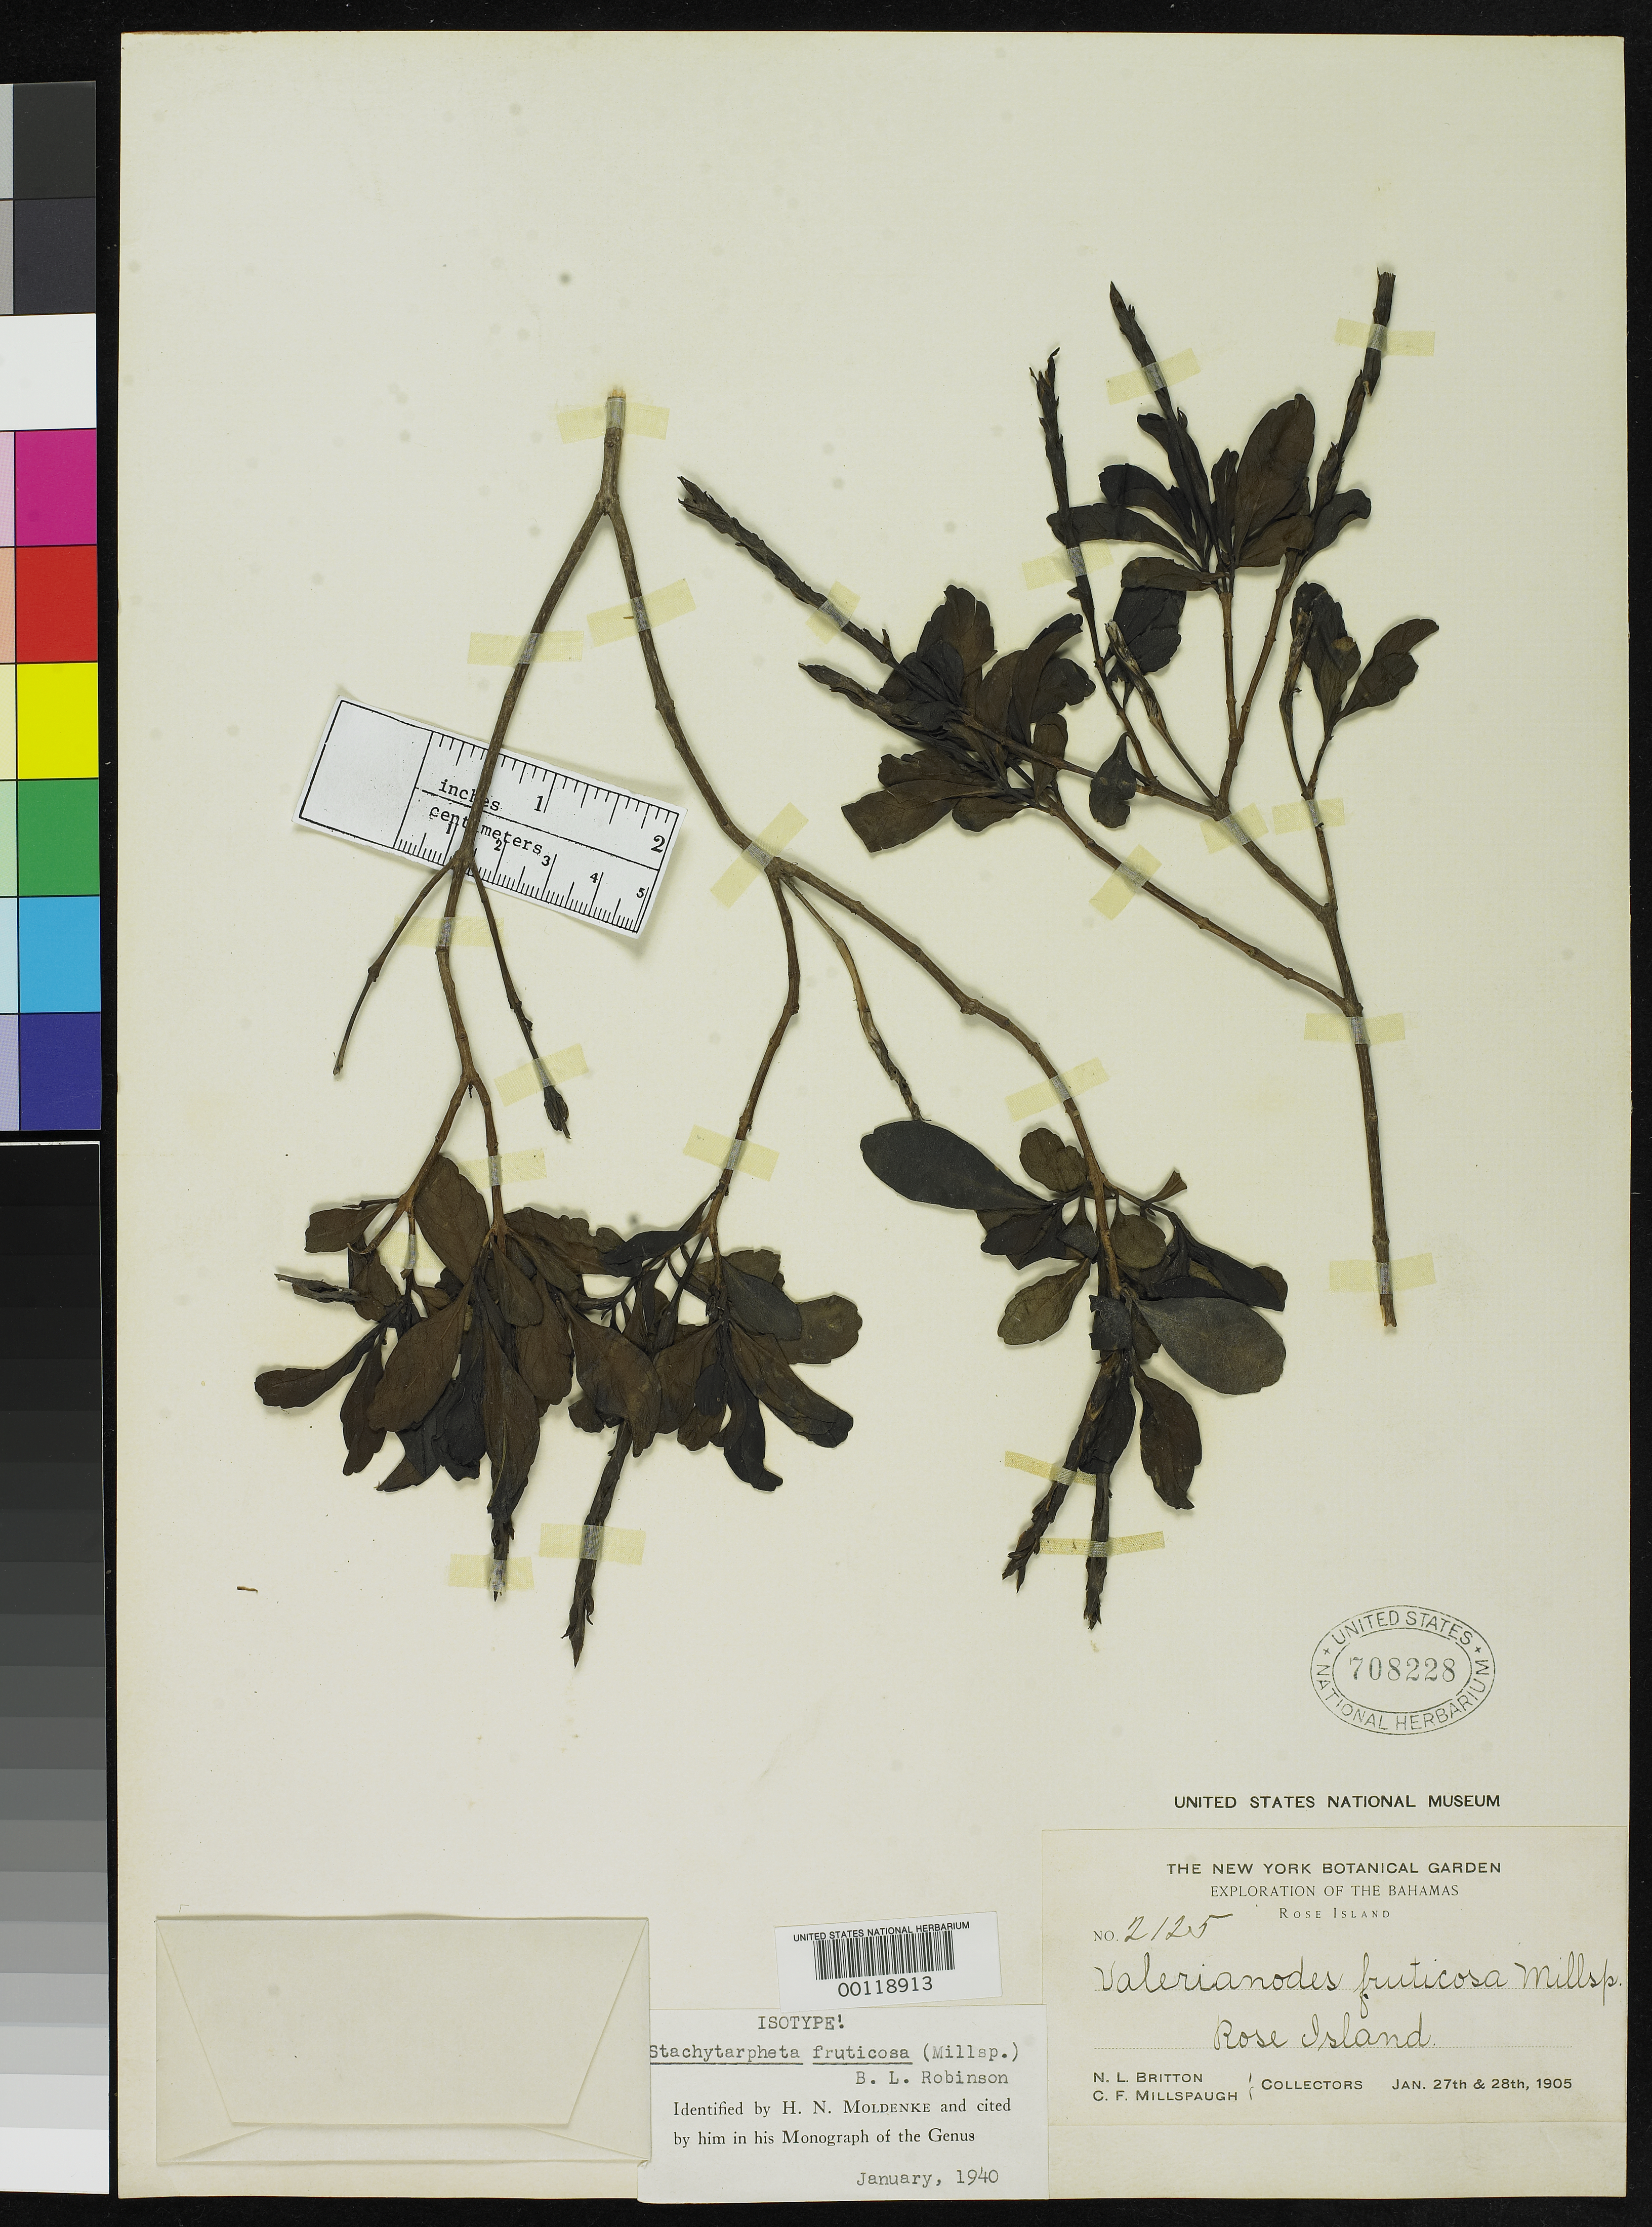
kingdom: Plantae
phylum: Tracheophyta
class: Magnoliopsida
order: Lamiales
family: Verbenaceae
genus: Valerianoides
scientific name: Valerianoides fruticosa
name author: Millsp.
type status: Isotype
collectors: N. Britton & C. F. Millspaugh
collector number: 2125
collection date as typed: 27 Jan 1905 to 28 Jan 1905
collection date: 1905-01-27/1905-01-28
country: Bahamas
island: Rose Island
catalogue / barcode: US 708228